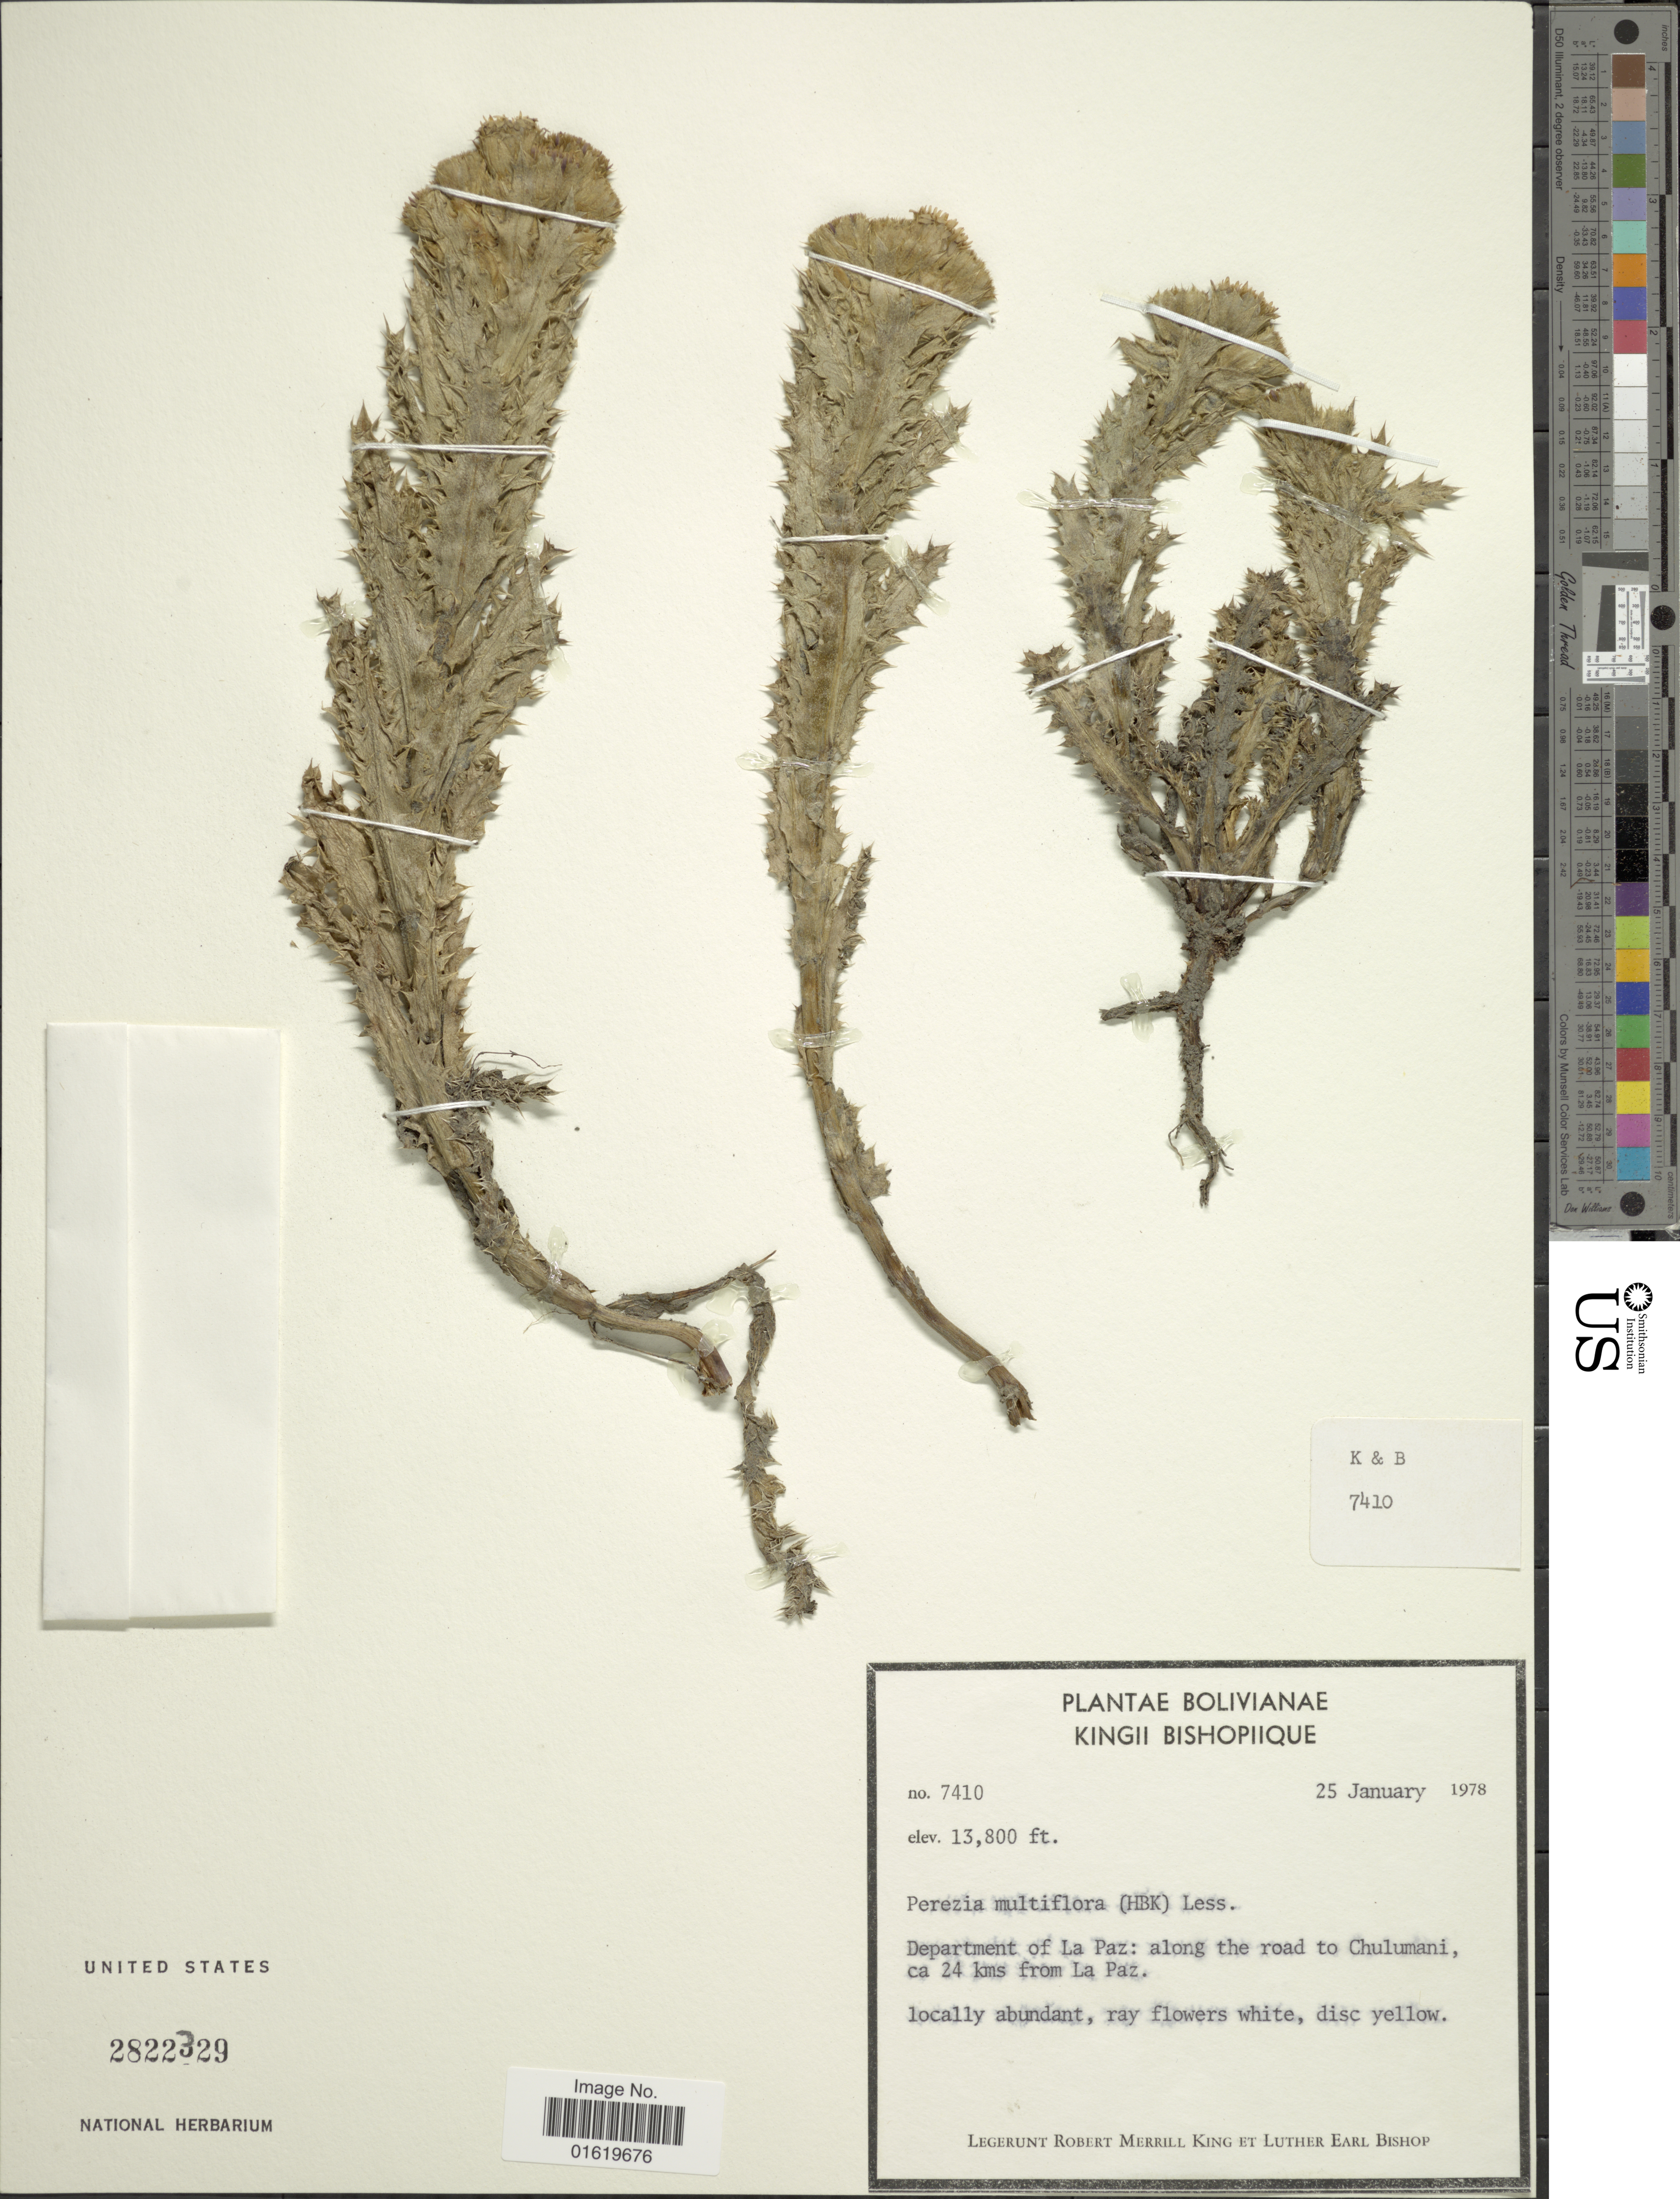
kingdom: Plantae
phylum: Tracheophyta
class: Magnoliopsida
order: Asterales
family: Asteraceae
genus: Perezia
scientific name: Perezia multiflora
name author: Less.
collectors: R. M. King & L. E. Bishop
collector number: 7410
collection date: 1978-01-25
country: Bolivia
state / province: La Paz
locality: Department of La Paz: along the road to Chulumani, ca 24 kms from La Paz.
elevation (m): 4206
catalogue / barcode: US 2822329